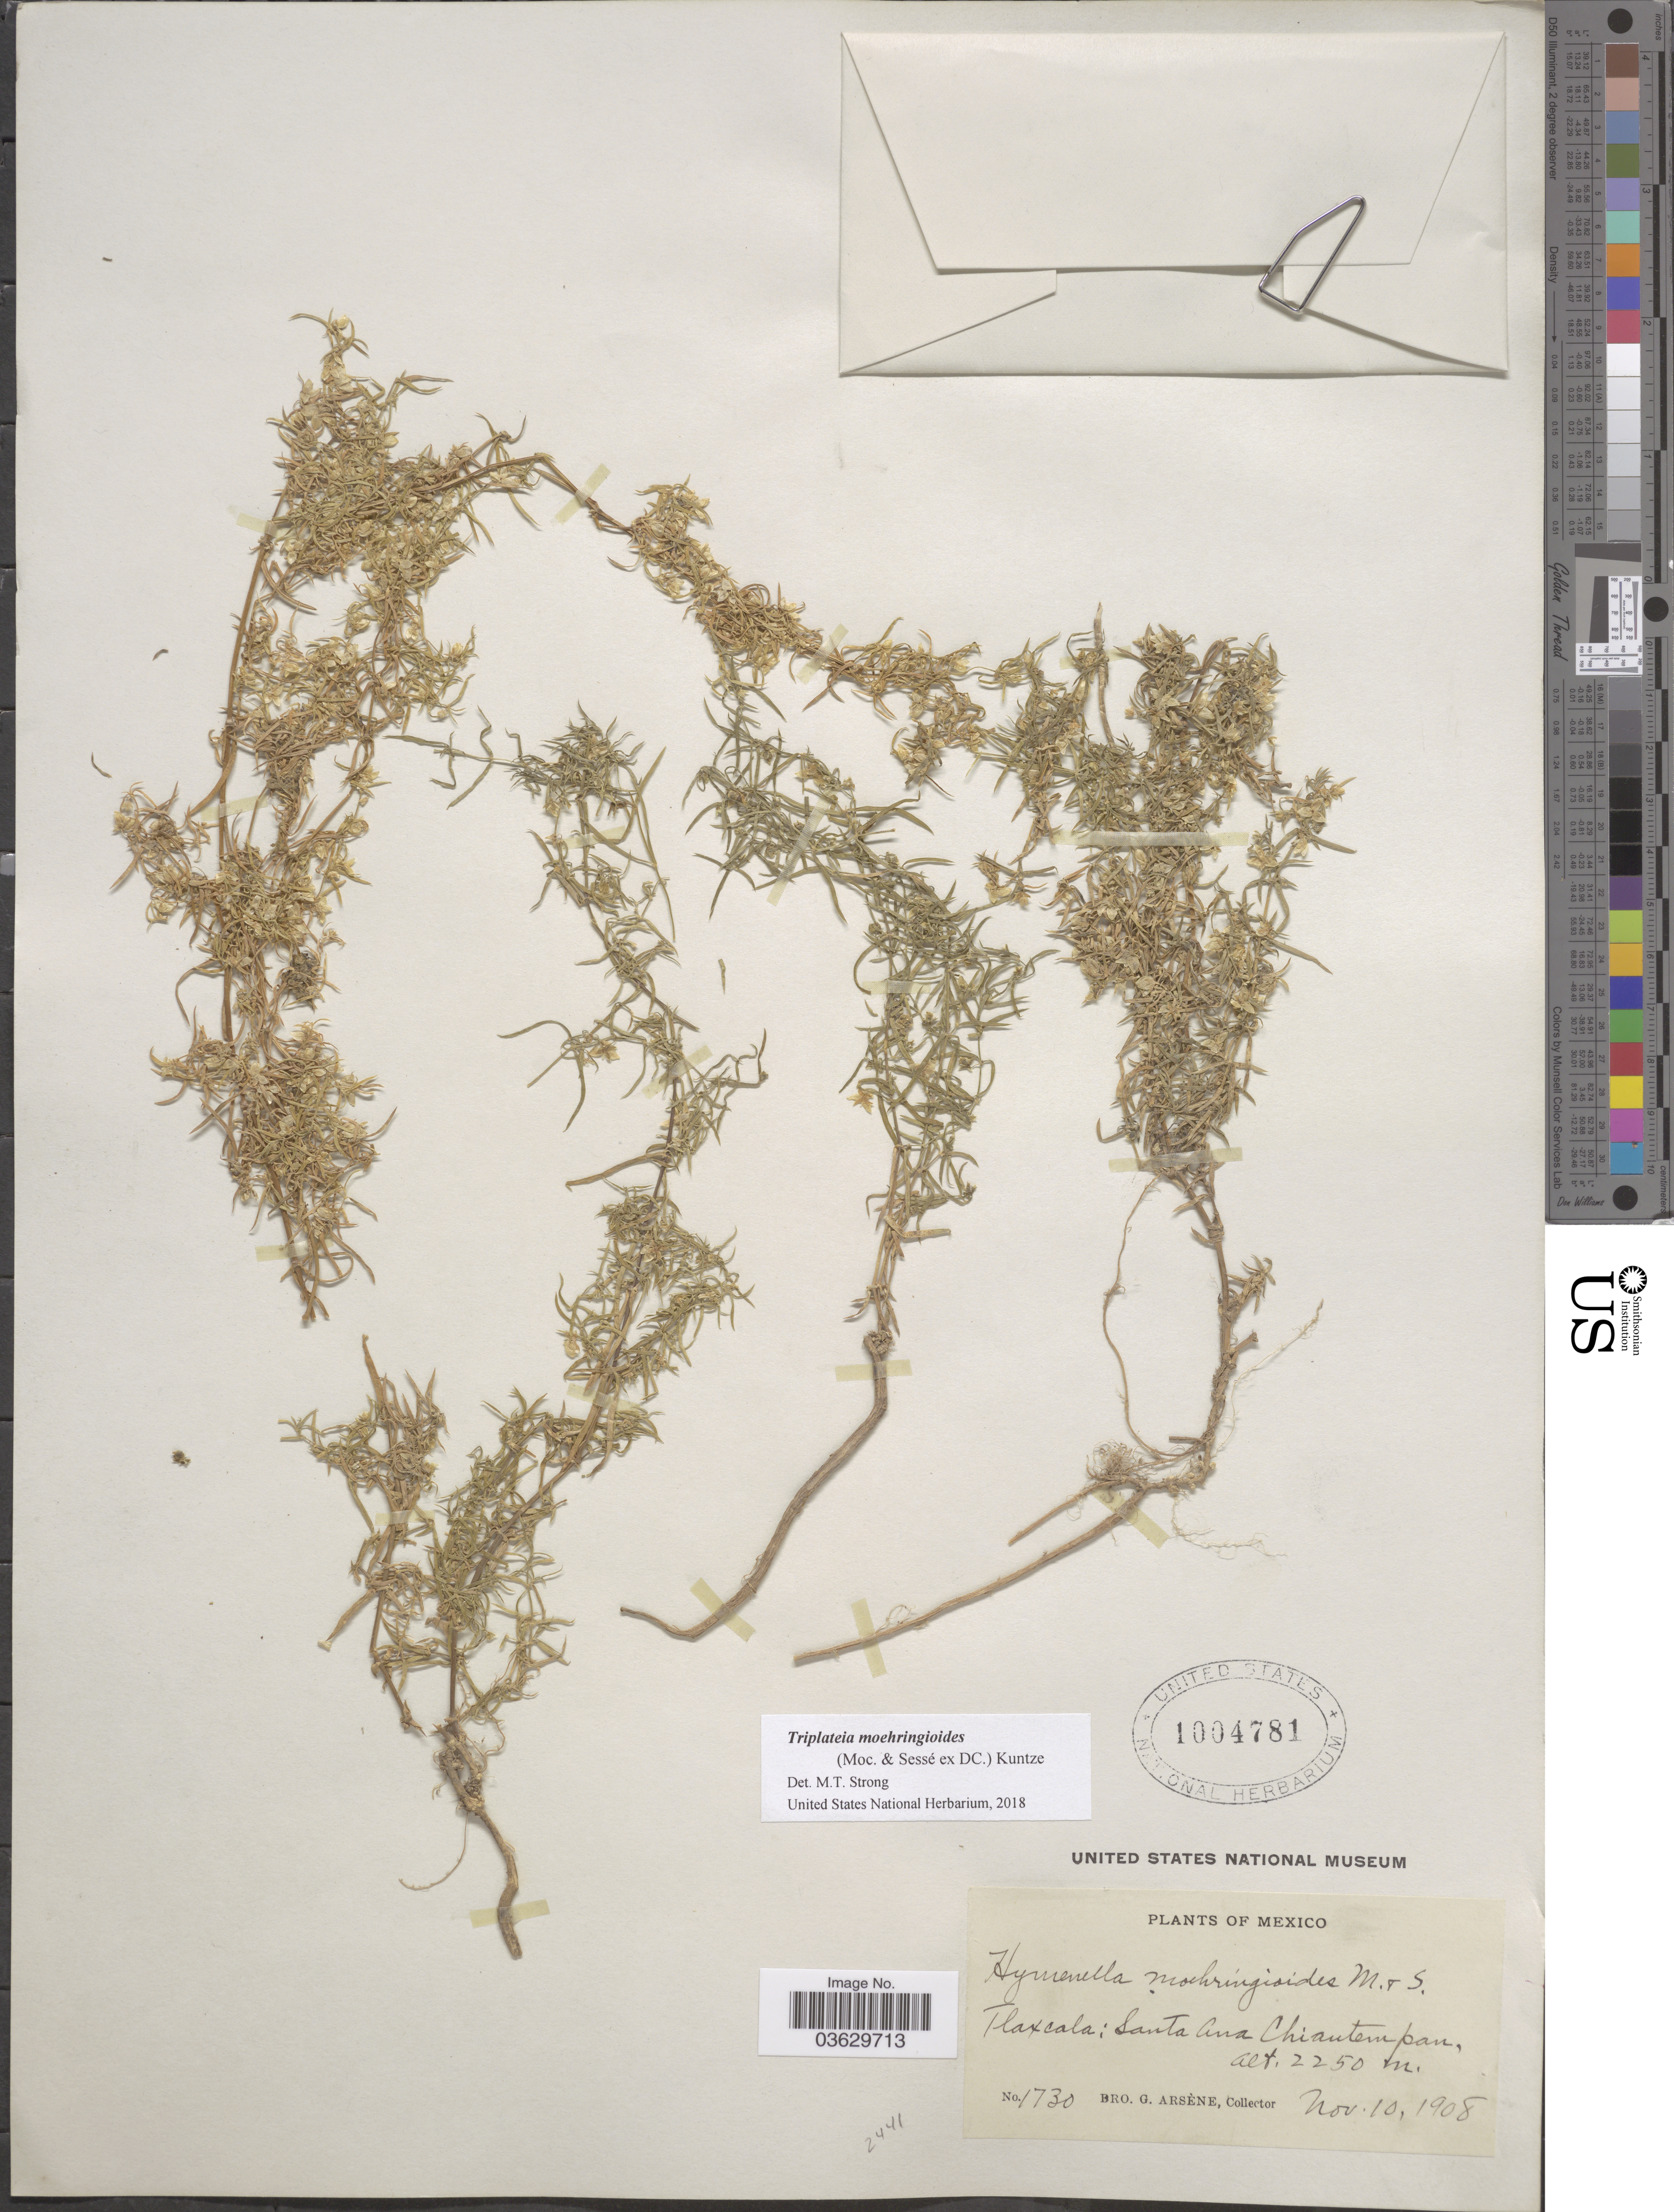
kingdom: Plantae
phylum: Tracheophyta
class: Magnoliopsida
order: Caryophyllales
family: Caryophyllaceae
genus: Triplateia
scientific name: Triplateia moehringiodes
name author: (DC.) Kuntze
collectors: Bro. G. Arsène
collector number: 1730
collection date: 1908-11-10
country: Mexico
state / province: Tlaxcala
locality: Santa Ana Chiantempan.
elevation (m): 2250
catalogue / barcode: US 1004781